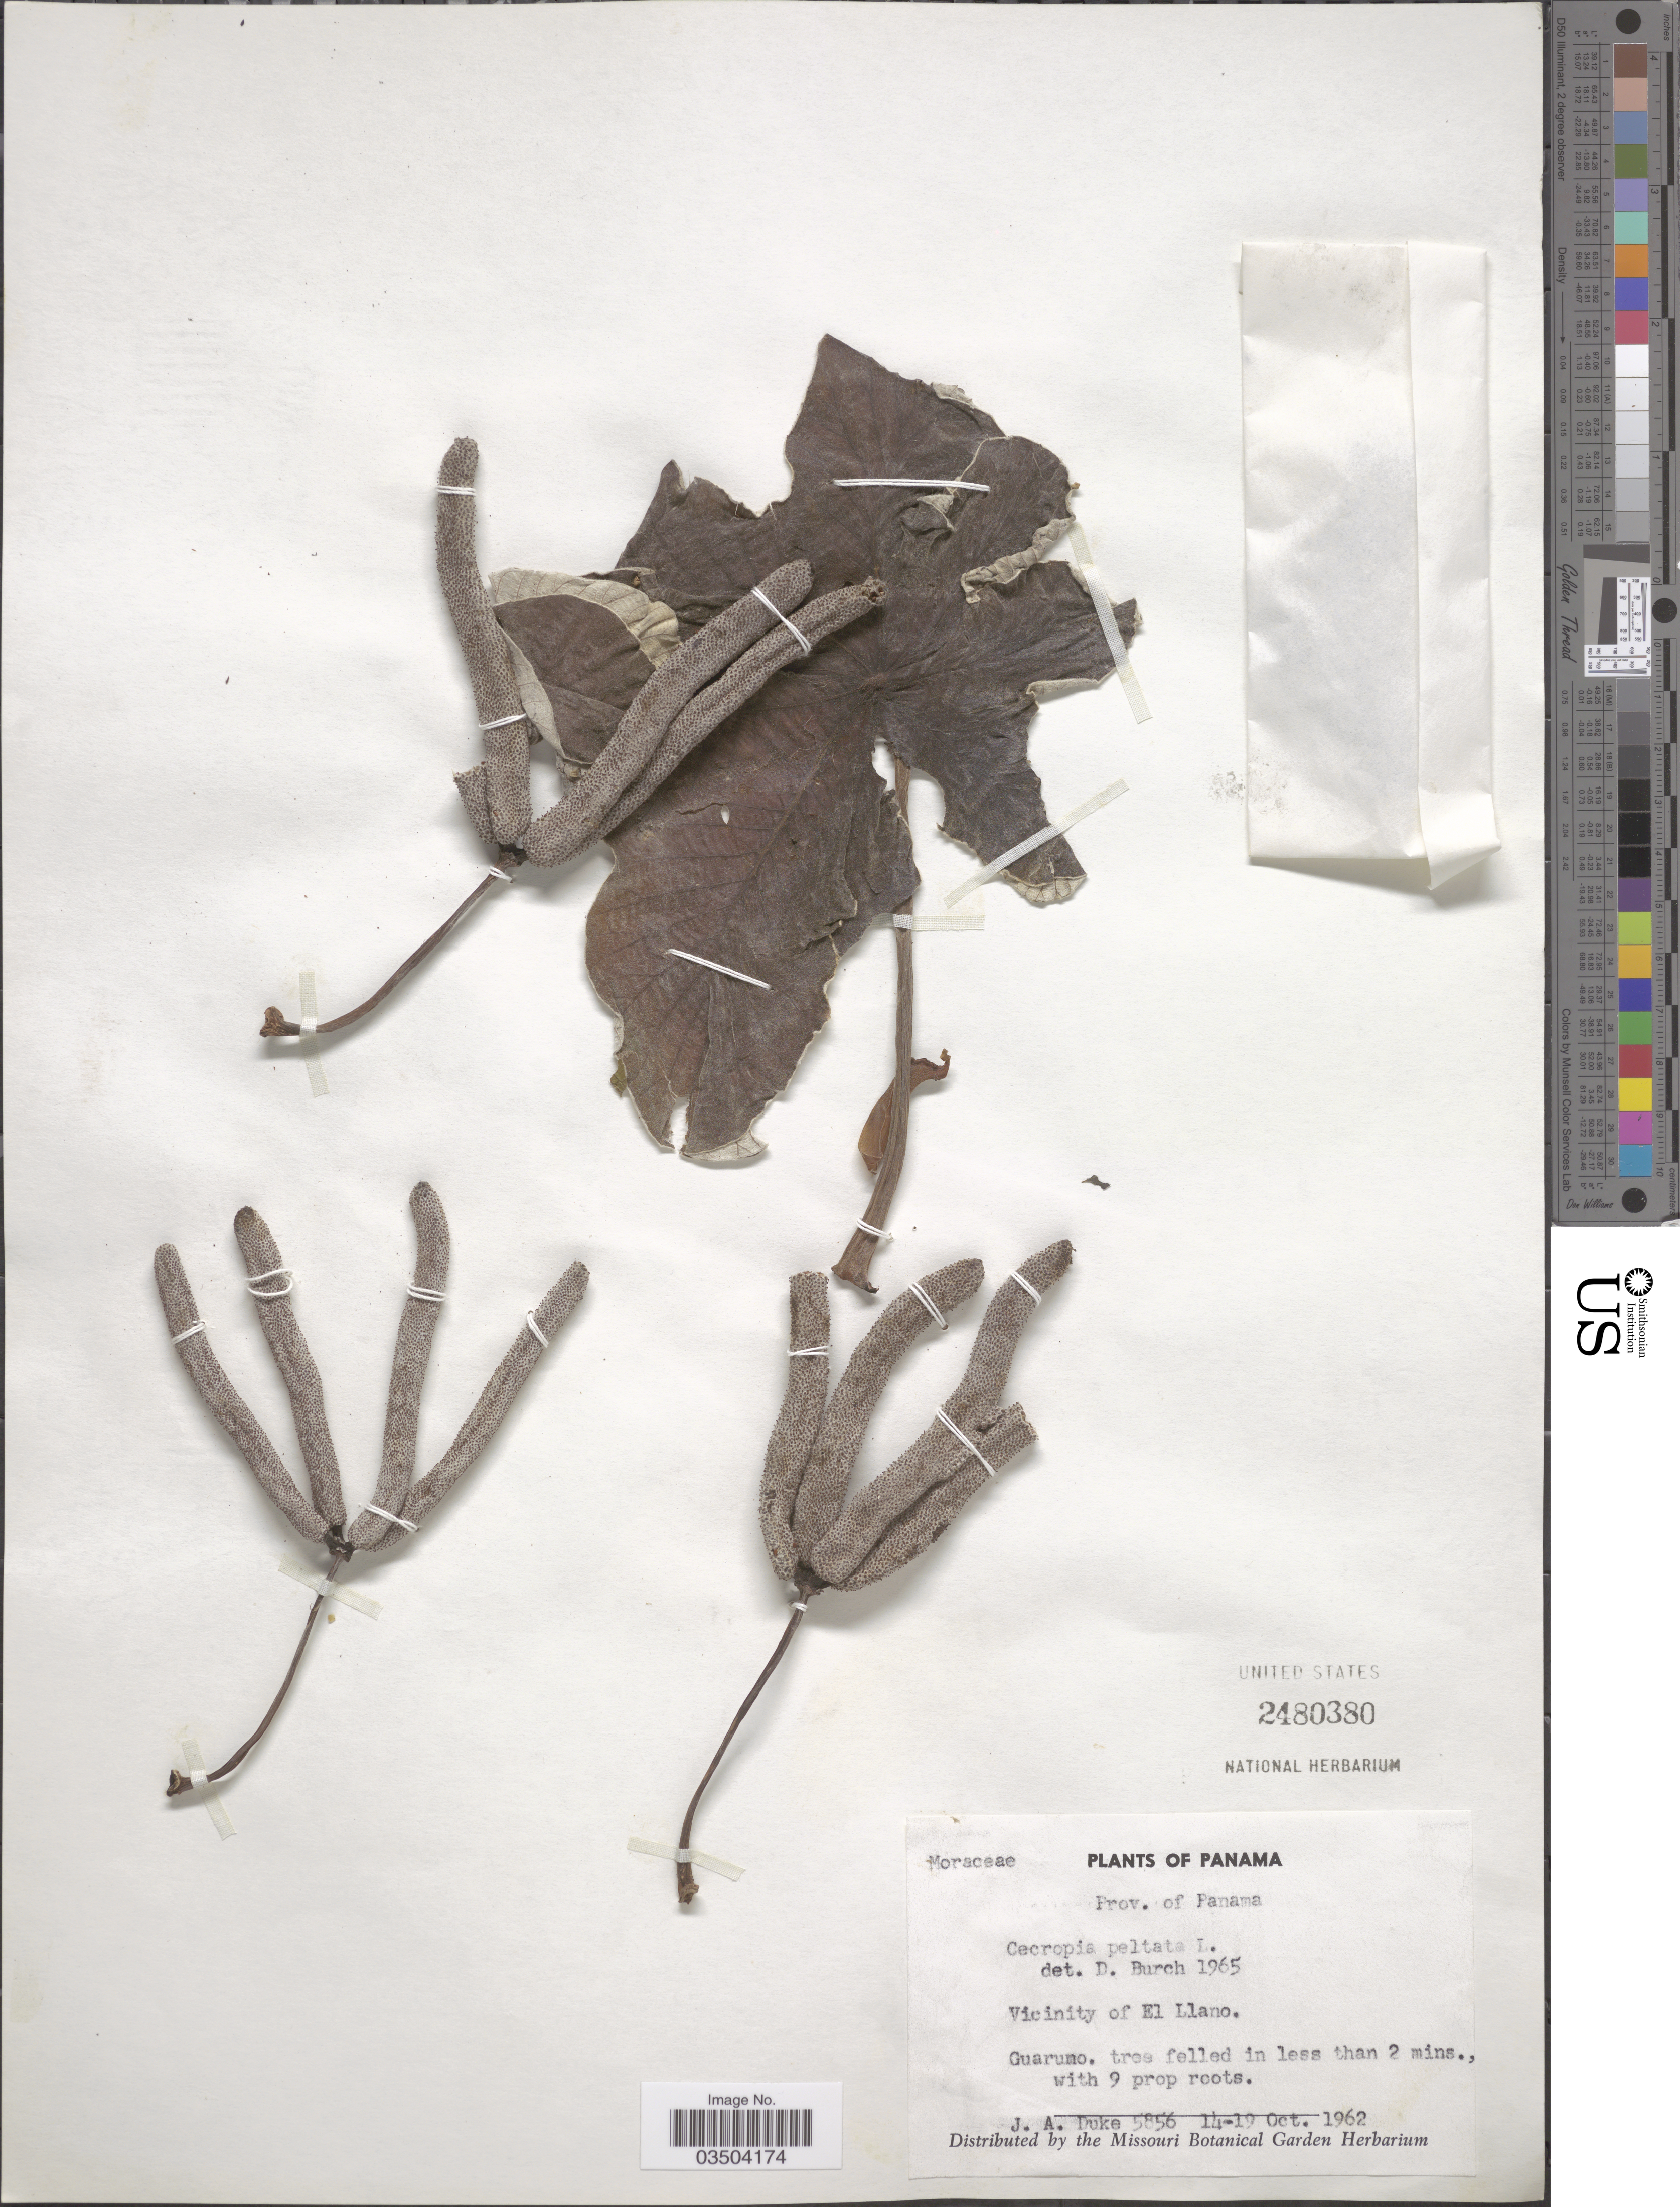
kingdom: Plantae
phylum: Tracheophyta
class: Magnoliopsida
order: Rosales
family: Urticaceae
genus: Cecropia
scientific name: Cecropia peltata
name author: L.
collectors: J. A. Duke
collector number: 5856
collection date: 1962-10-14/1962-10-19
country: Panama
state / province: Panamá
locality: Vicinity of El Llano.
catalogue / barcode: US 2480380